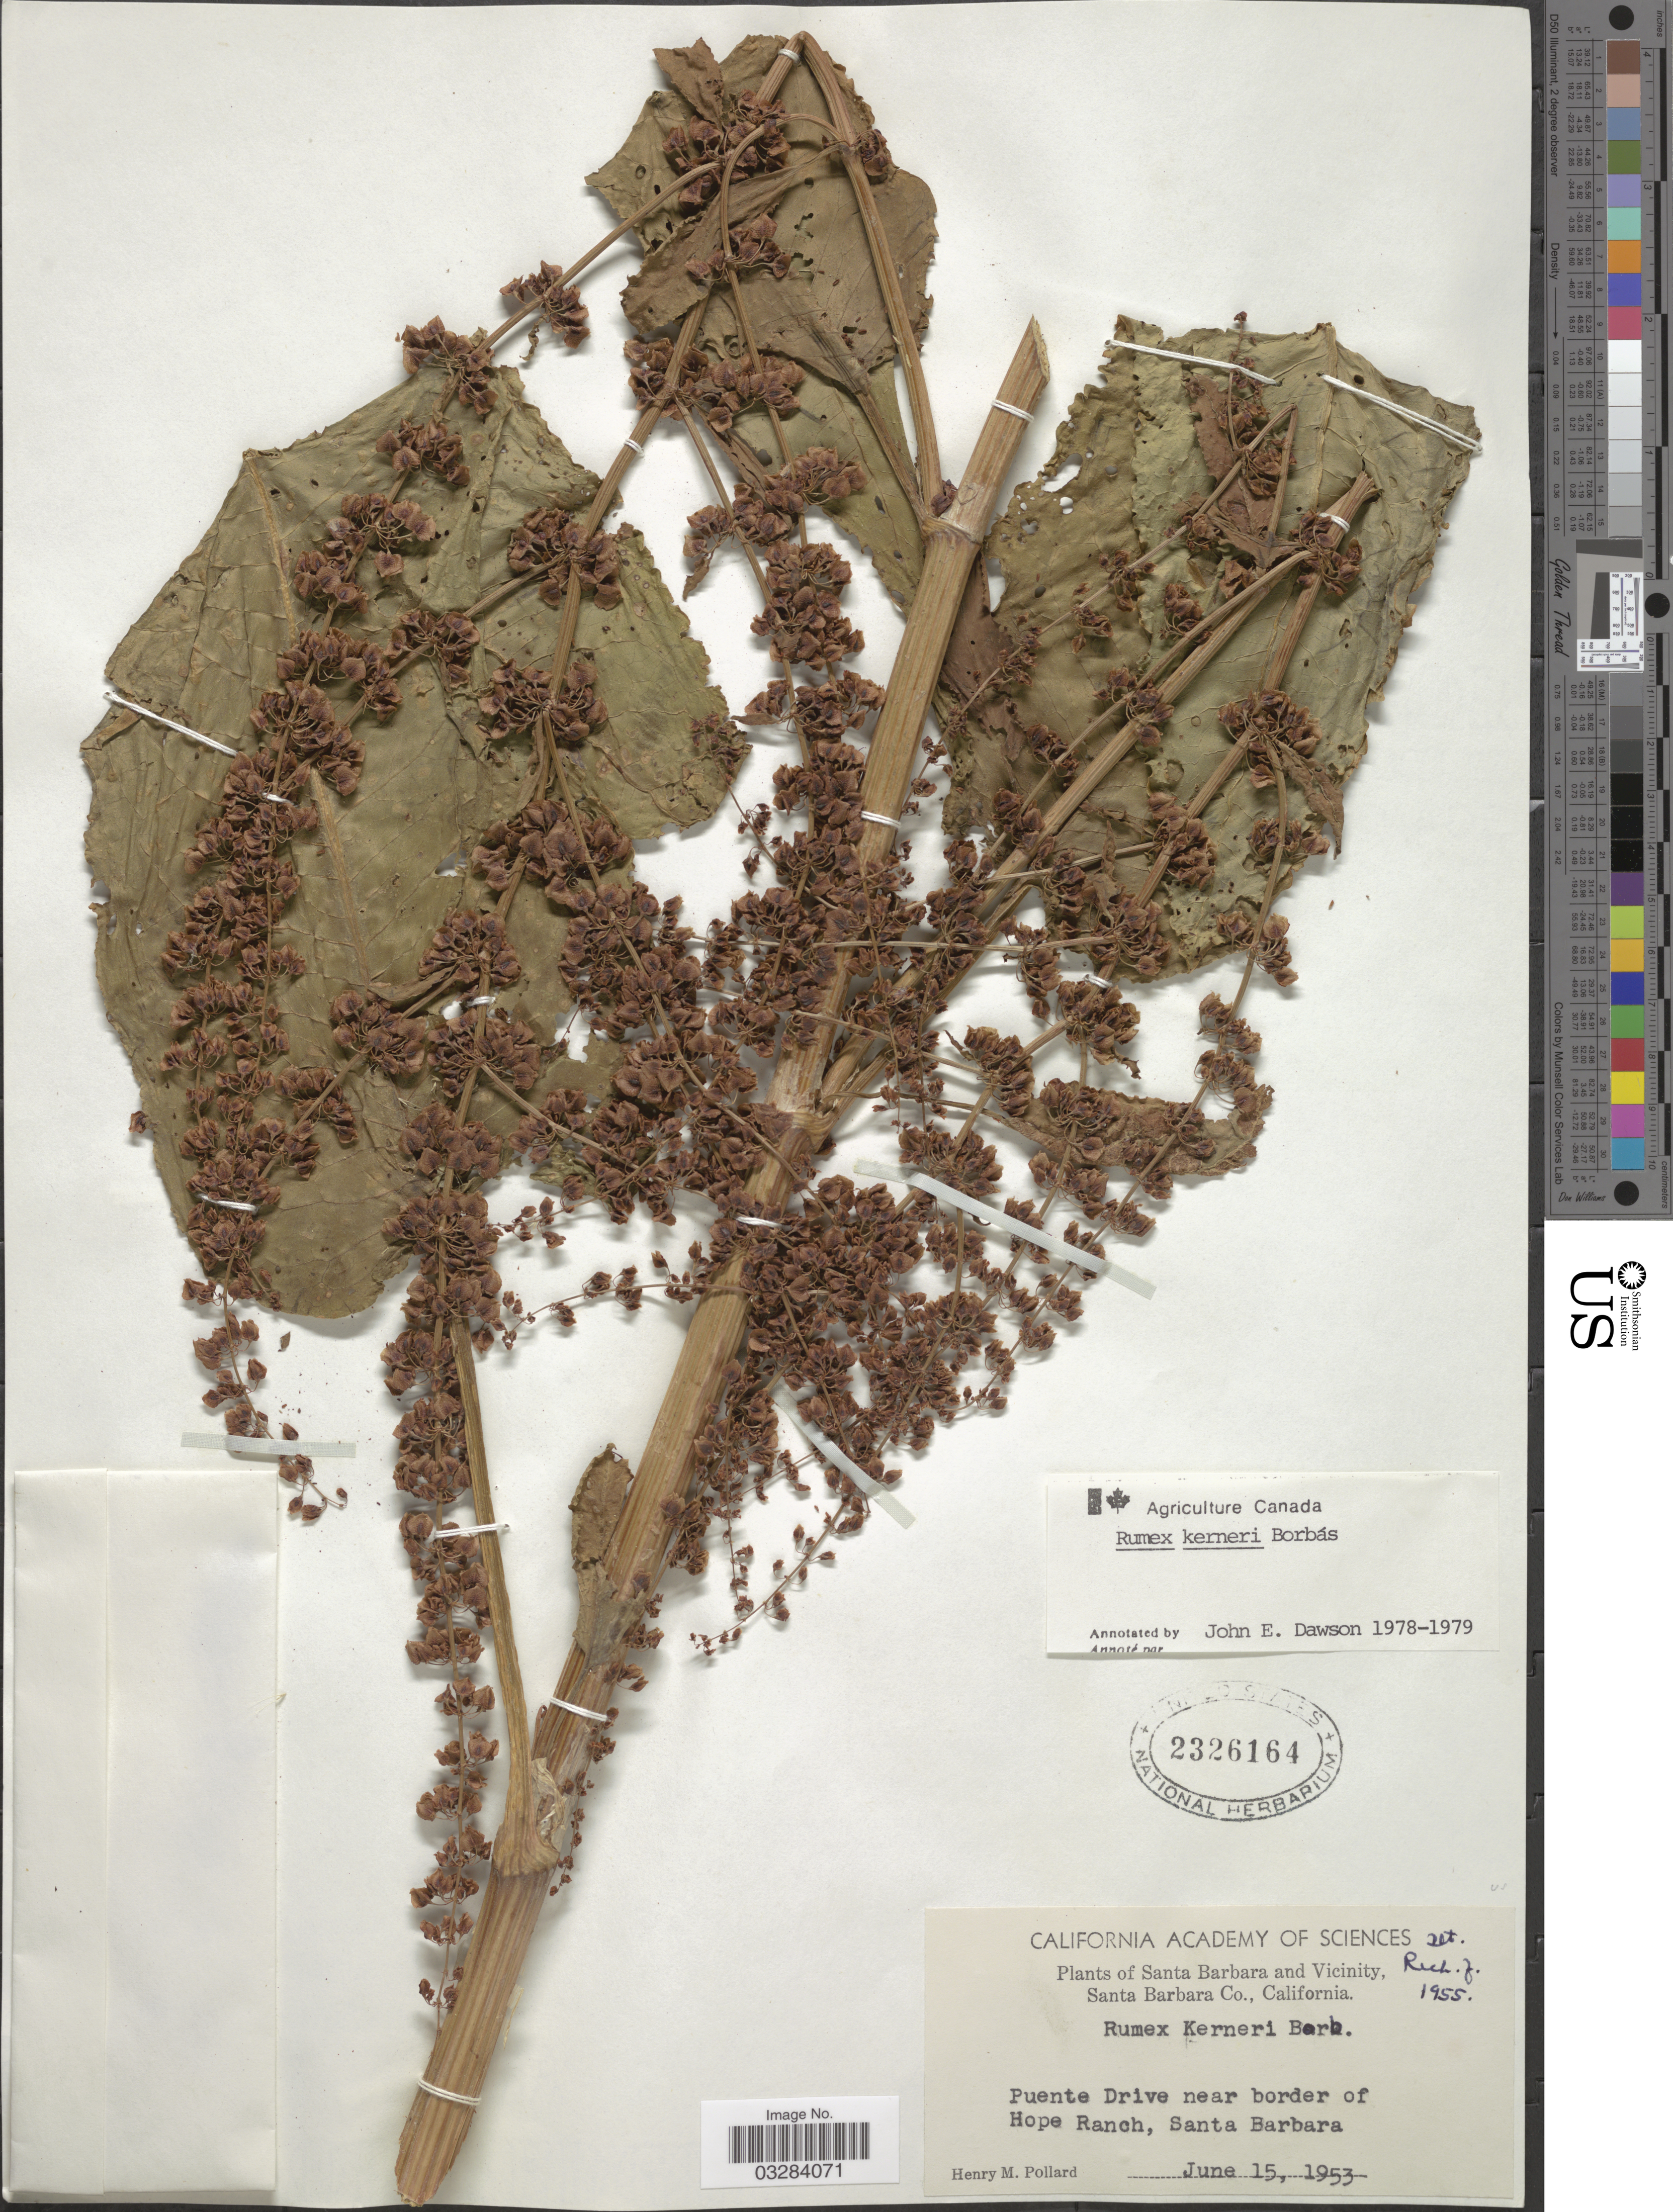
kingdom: Plantae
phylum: Tracheophyta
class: Magnoliopsida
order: Caryophyllales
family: Polygonaceae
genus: Rumex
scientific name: Rumex kerneri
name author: Borbás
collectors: H. M. Pollard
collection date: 1953-06-15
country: United States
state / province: California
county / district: Santa Barbara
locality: Santa Barbara and Vicinity, Santa Barbara Co. Puente Drive near border of Hope Ranch, Santa Barbara.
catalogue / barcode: US 2326164